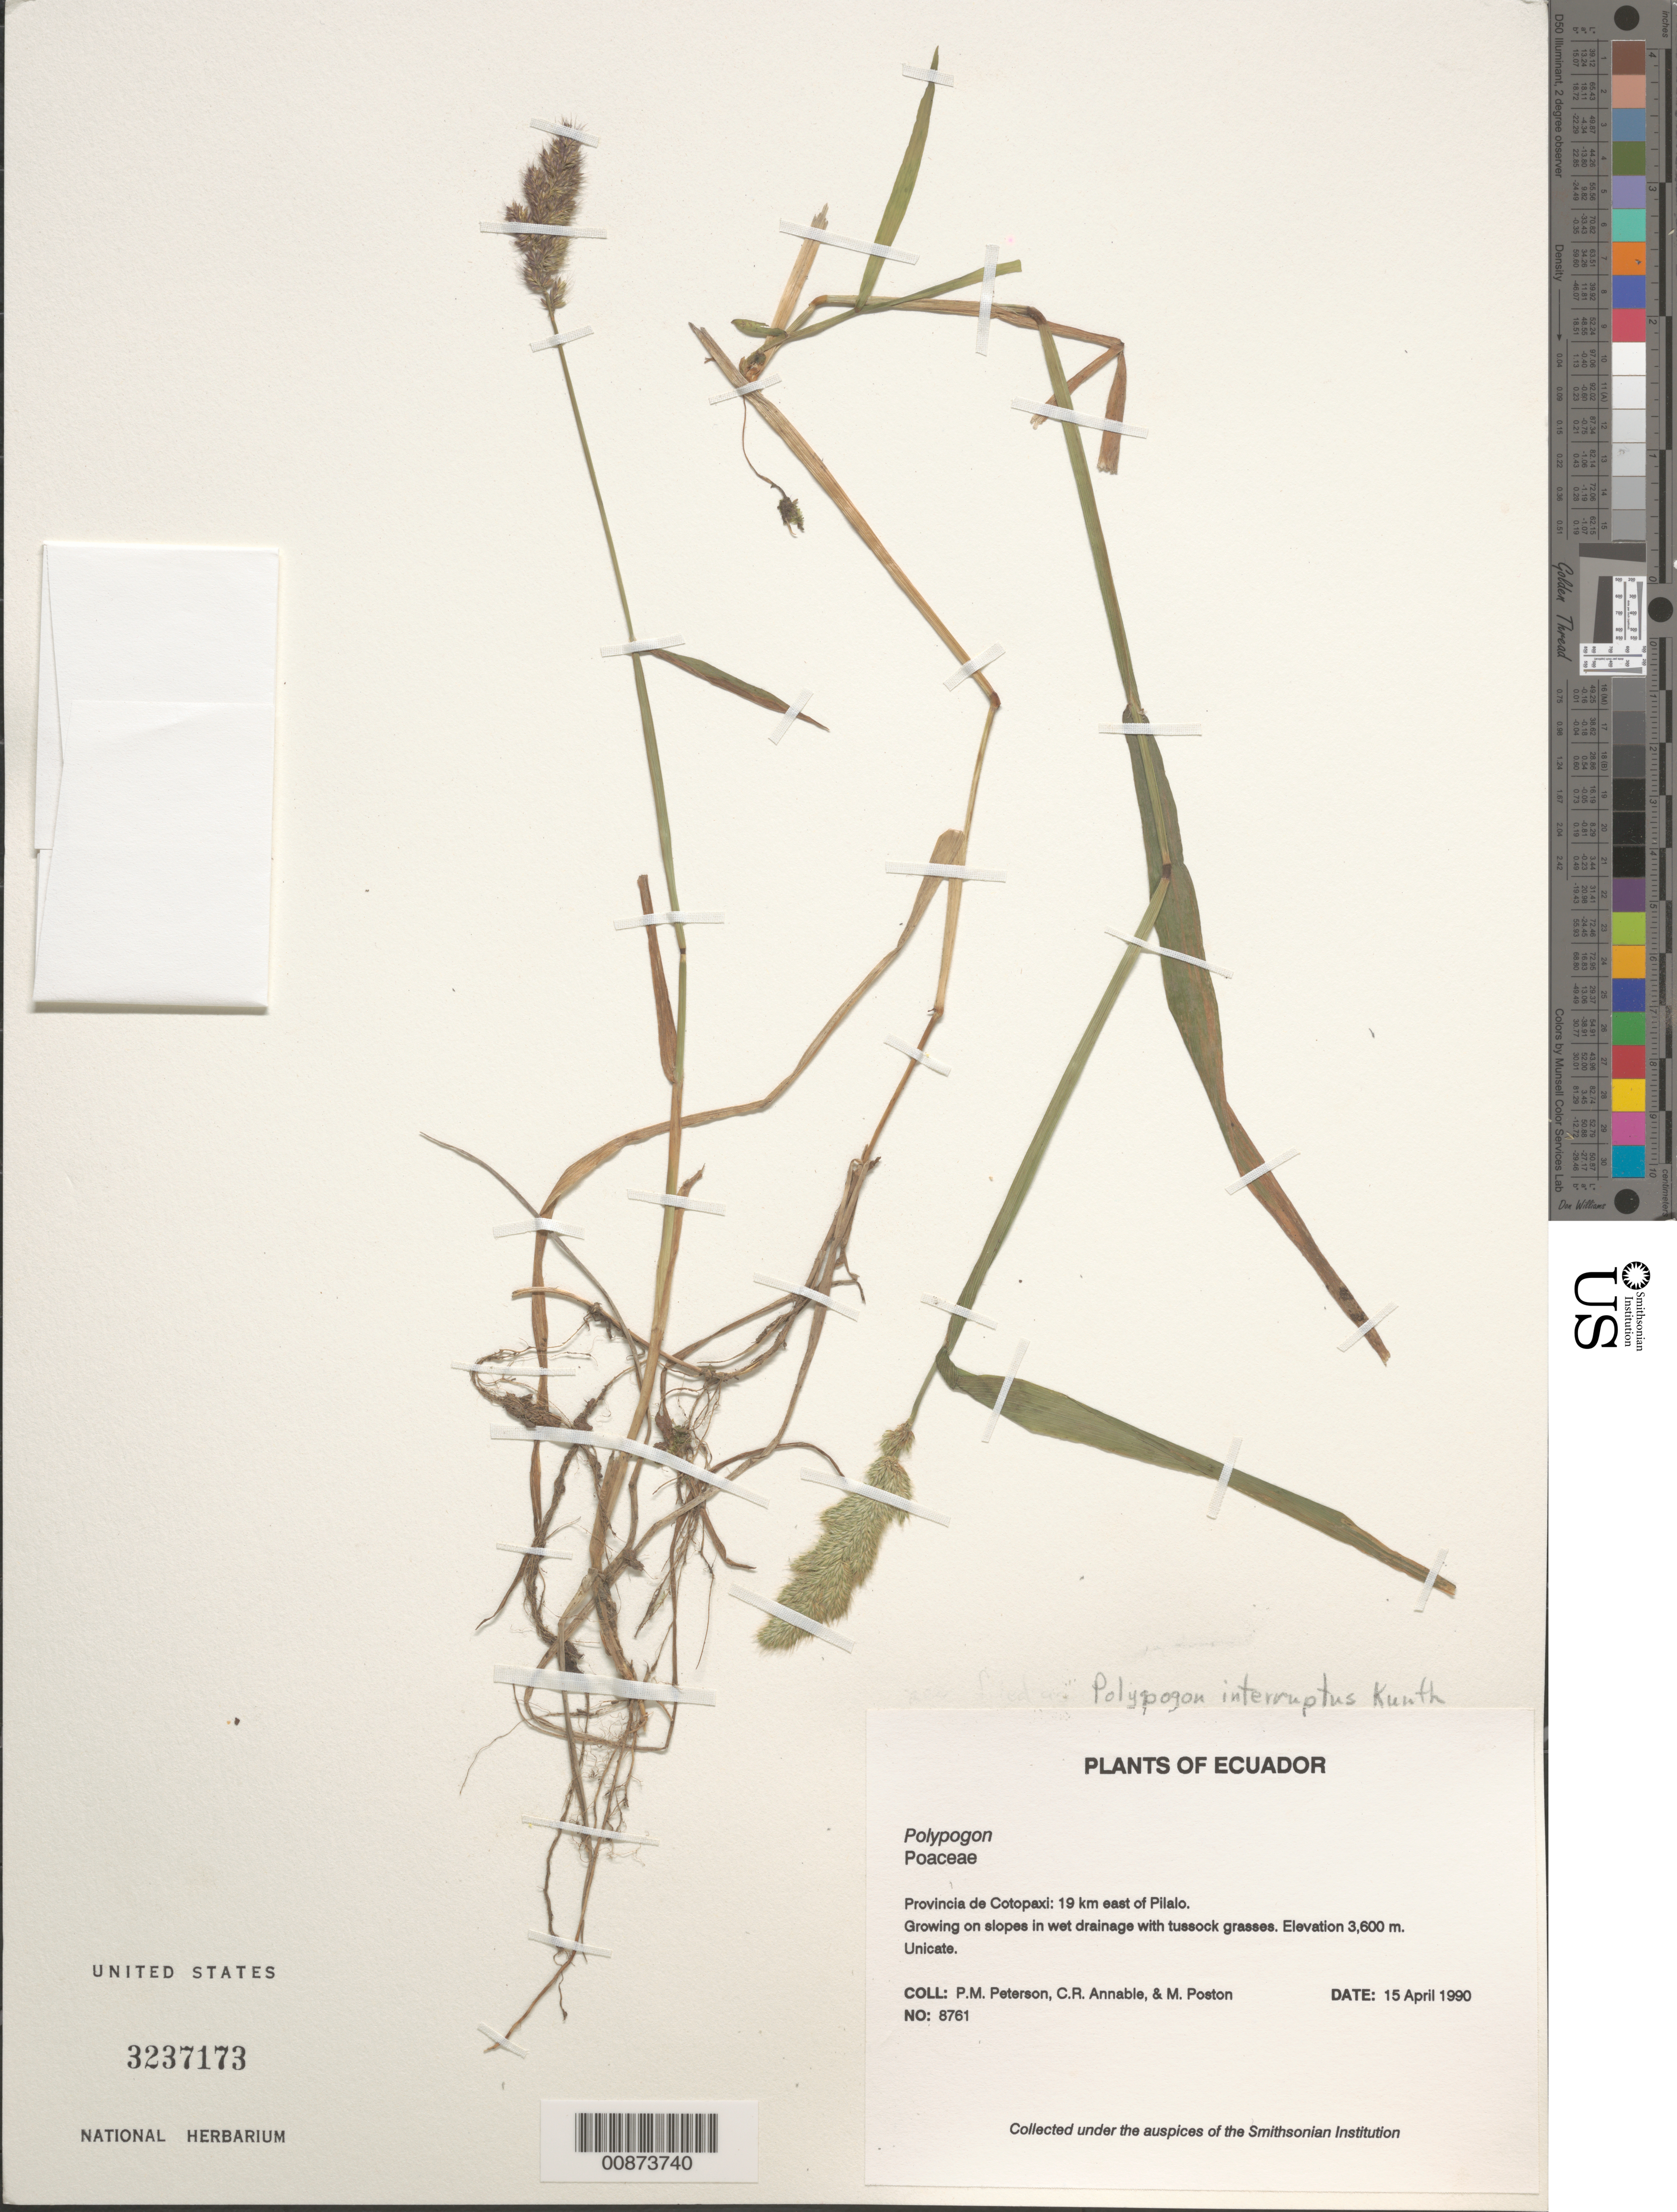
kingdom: Plantae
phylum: Tracheophyta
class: Liliopsida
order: Poales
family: Poaceae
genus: Polypogon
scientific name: Polypogon interruptus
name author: Kunth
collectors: P. M. Peterson, C. R. Annable & M. Poston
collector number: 08761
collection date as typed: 15 Apr 1990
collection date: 1990-04-15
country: Ecuador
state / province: Cotopaxi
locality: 19 km E of Pilalo.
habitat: Growing on slopes in wet drainage with tussock grasses.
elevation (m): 3600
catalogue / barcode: US 3237173